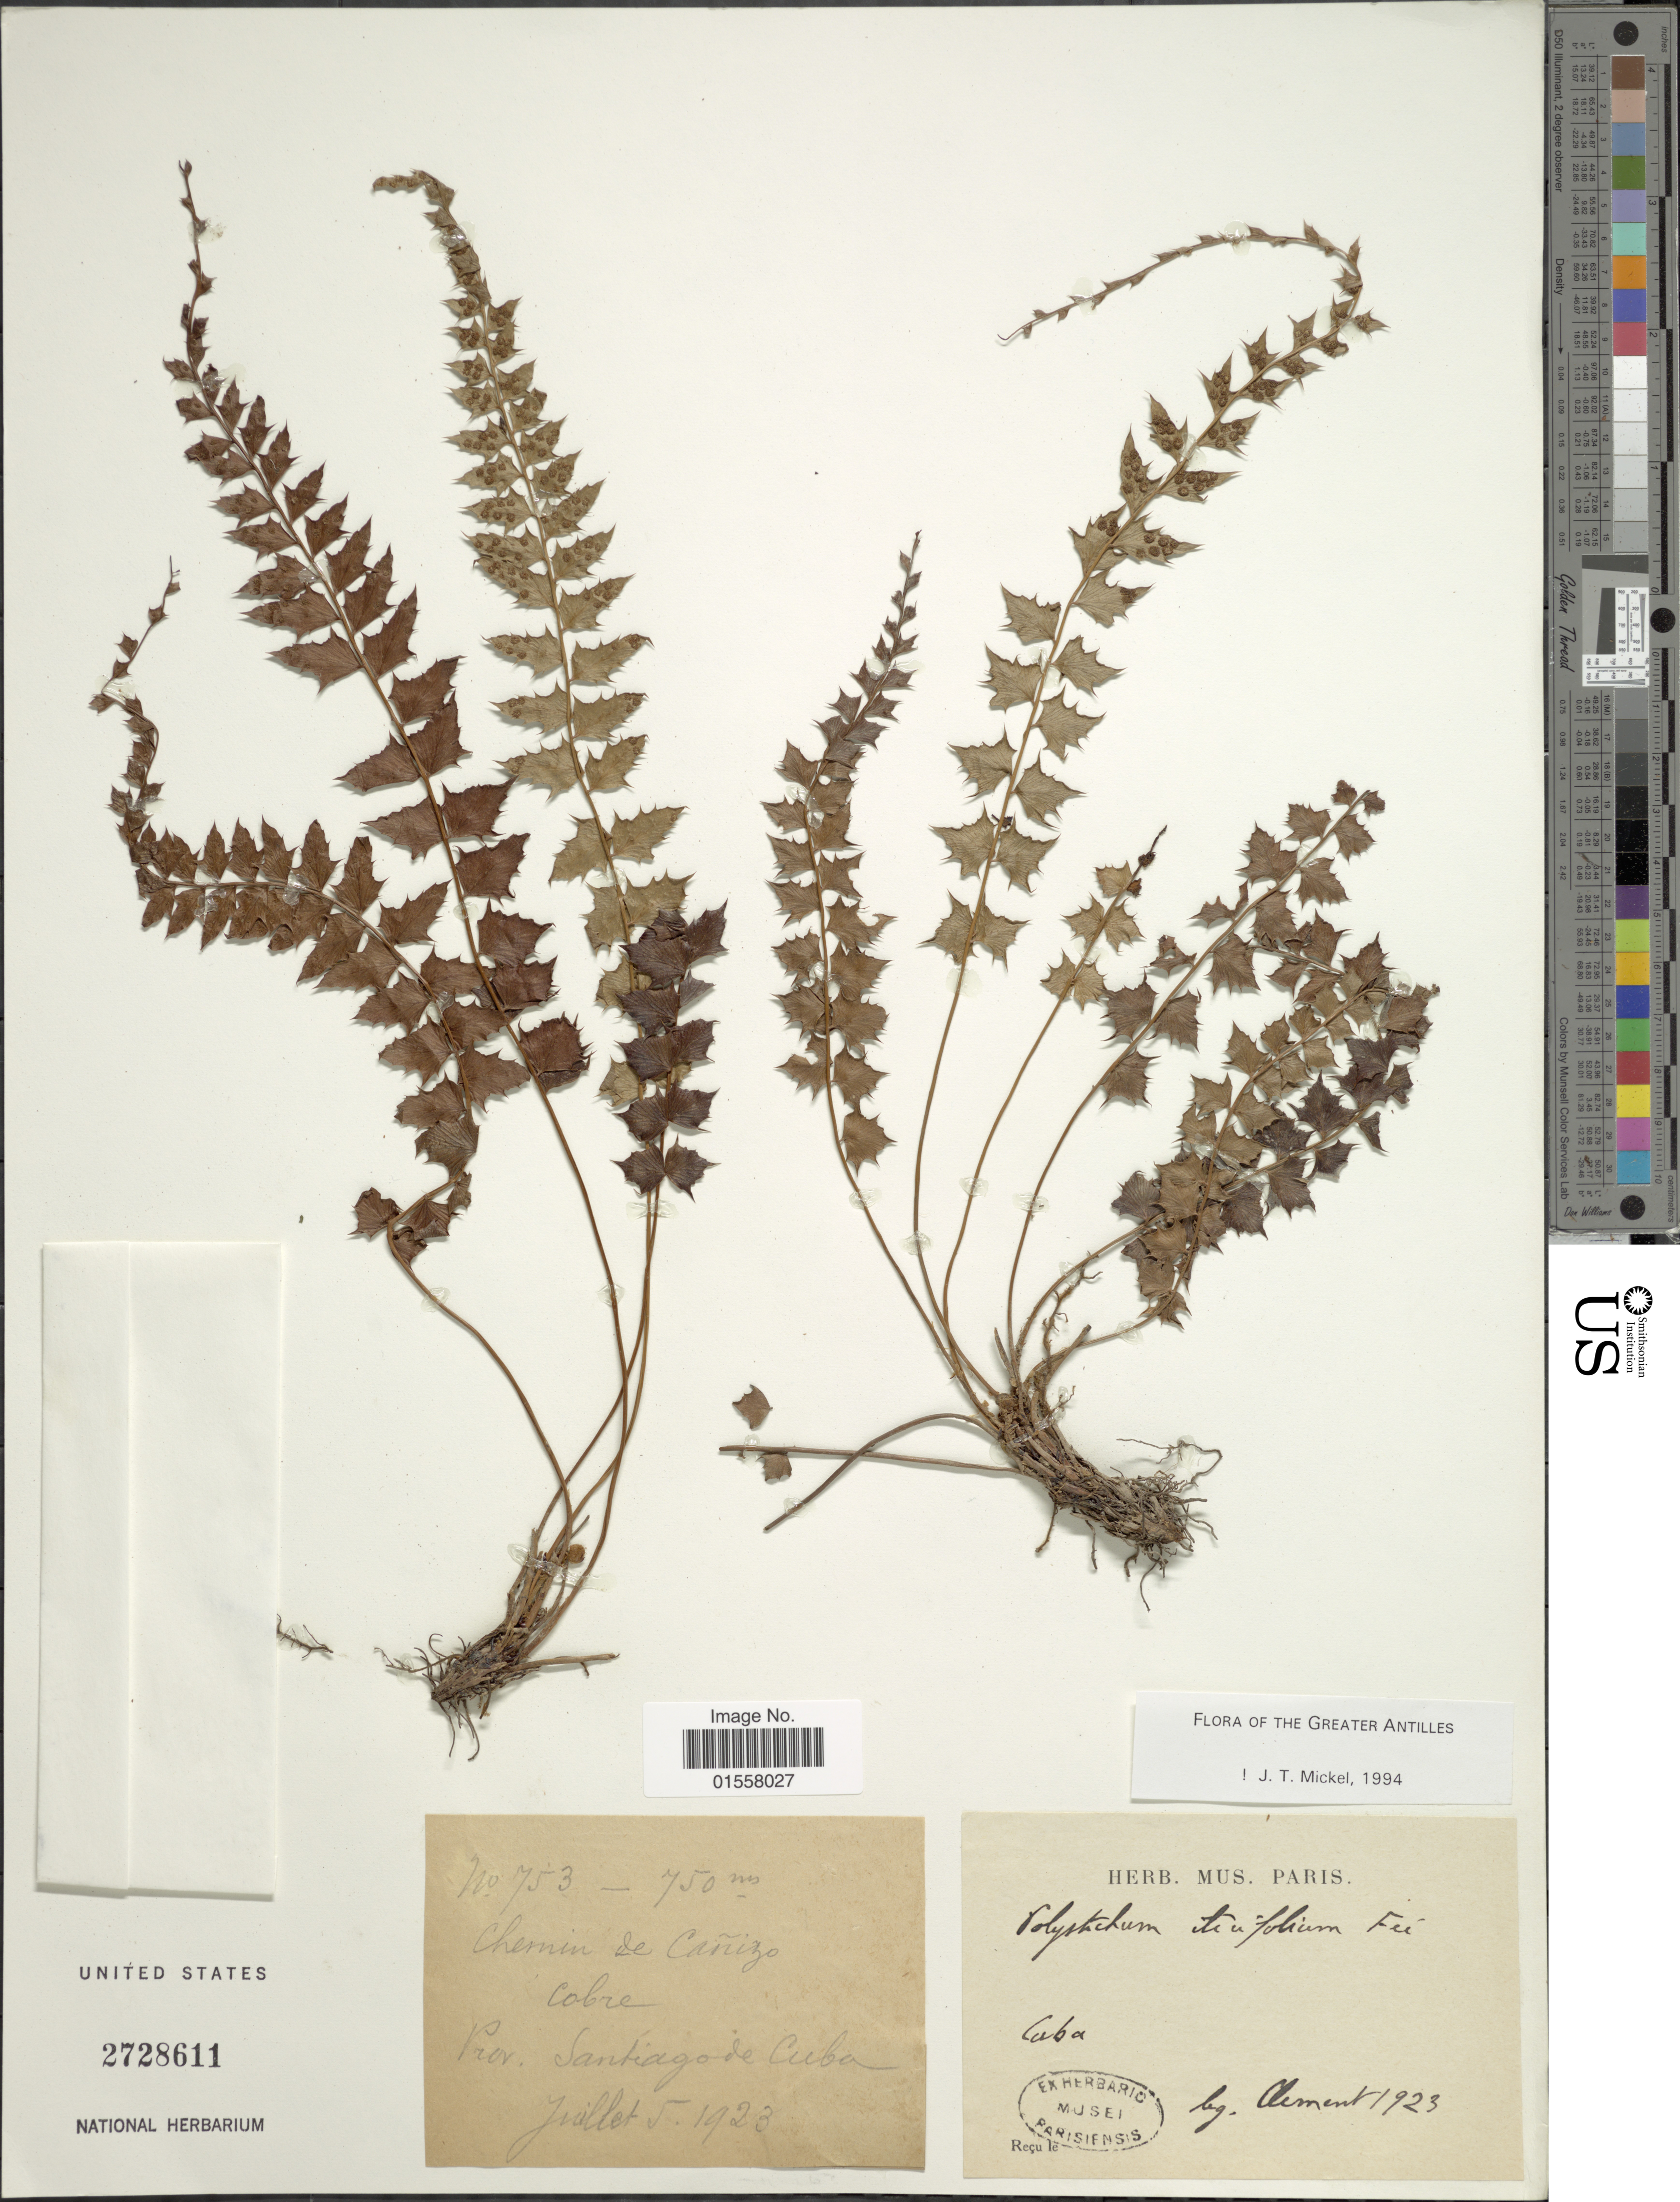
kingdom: Plantae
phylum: Tracheophyta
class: Polypodiopsida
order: Polypodiales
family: Dryopteridaceae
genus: Polystichum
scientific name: Polystichum ilicifolium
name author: Fée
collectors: -. Clement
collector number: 753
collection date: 1923-07-05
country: Cuba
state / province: Santiago de Cuba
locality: Chemin de Canizo, Cobre.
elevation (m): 750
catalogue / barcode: US 2728611